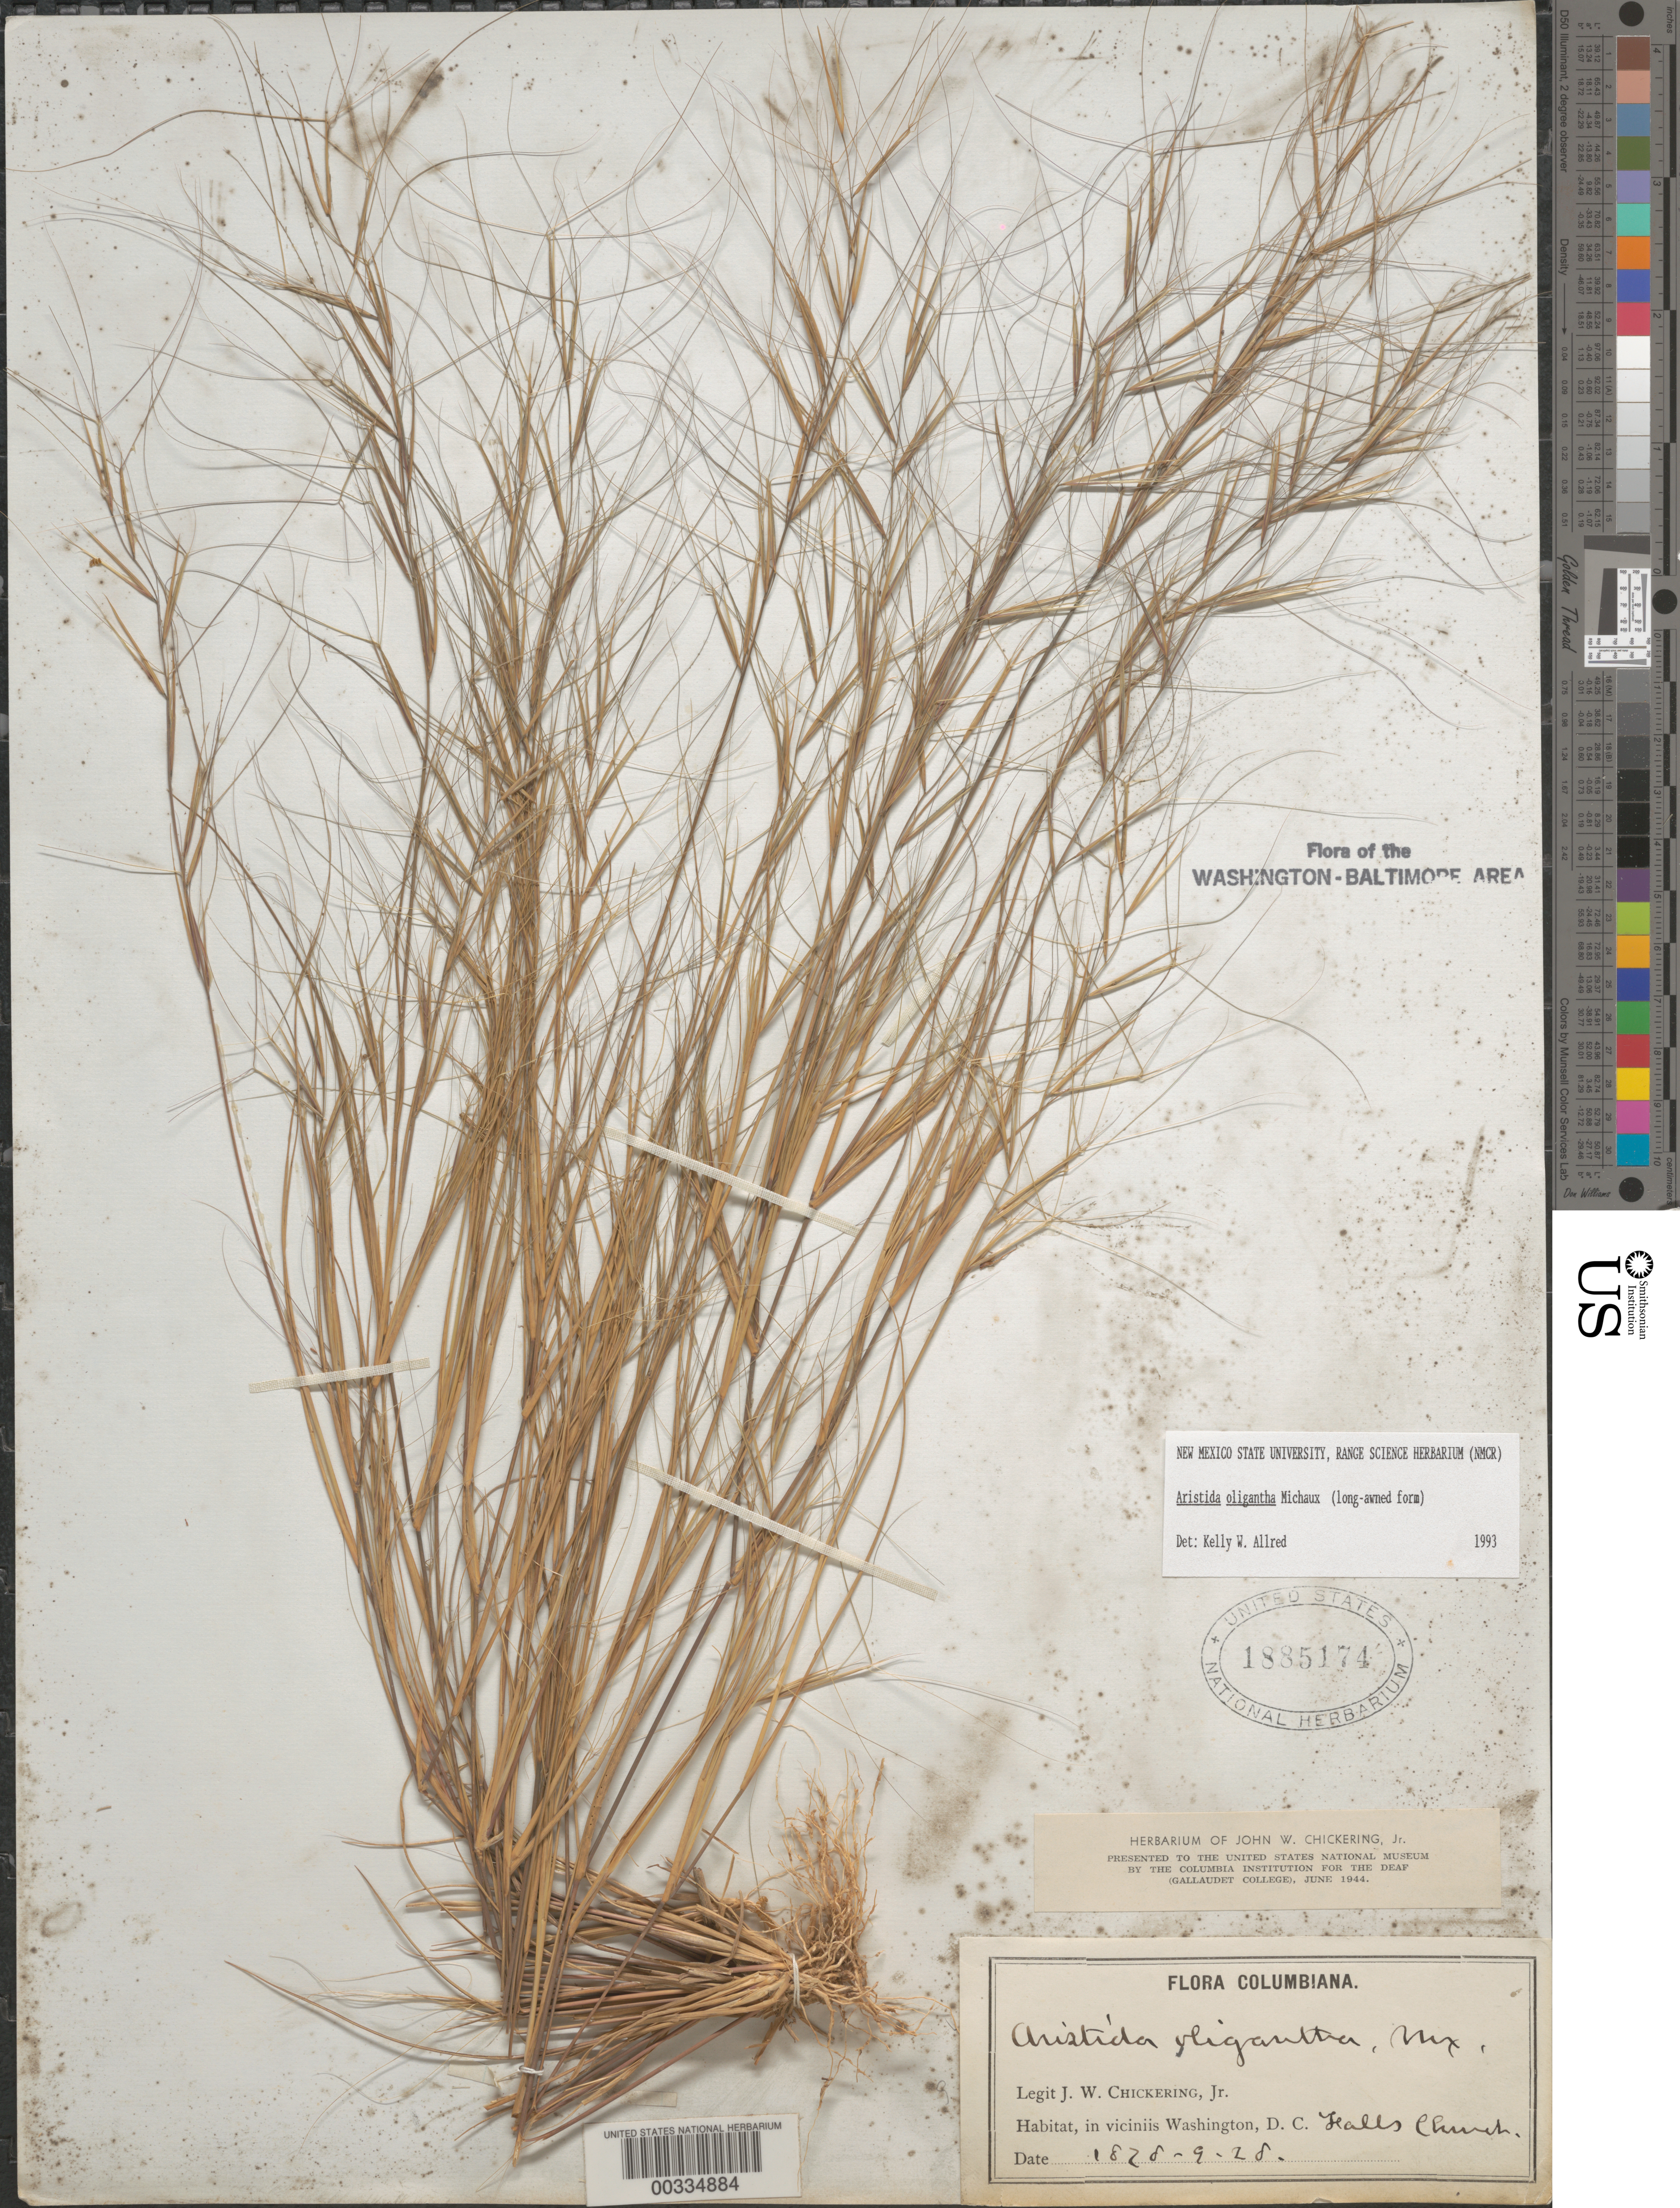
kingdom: Plantae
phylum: Tracheophyta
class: Liliopsida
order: Poales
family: Poaceae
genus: Aristida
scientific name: Aristida oligantha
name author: Michx.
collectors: J. Chickering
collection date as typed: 28 Sep 1828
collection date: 1828-09-28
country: United States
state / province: Virginia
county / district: City of Falls Church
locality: Falls Church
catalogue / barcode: US 1885174